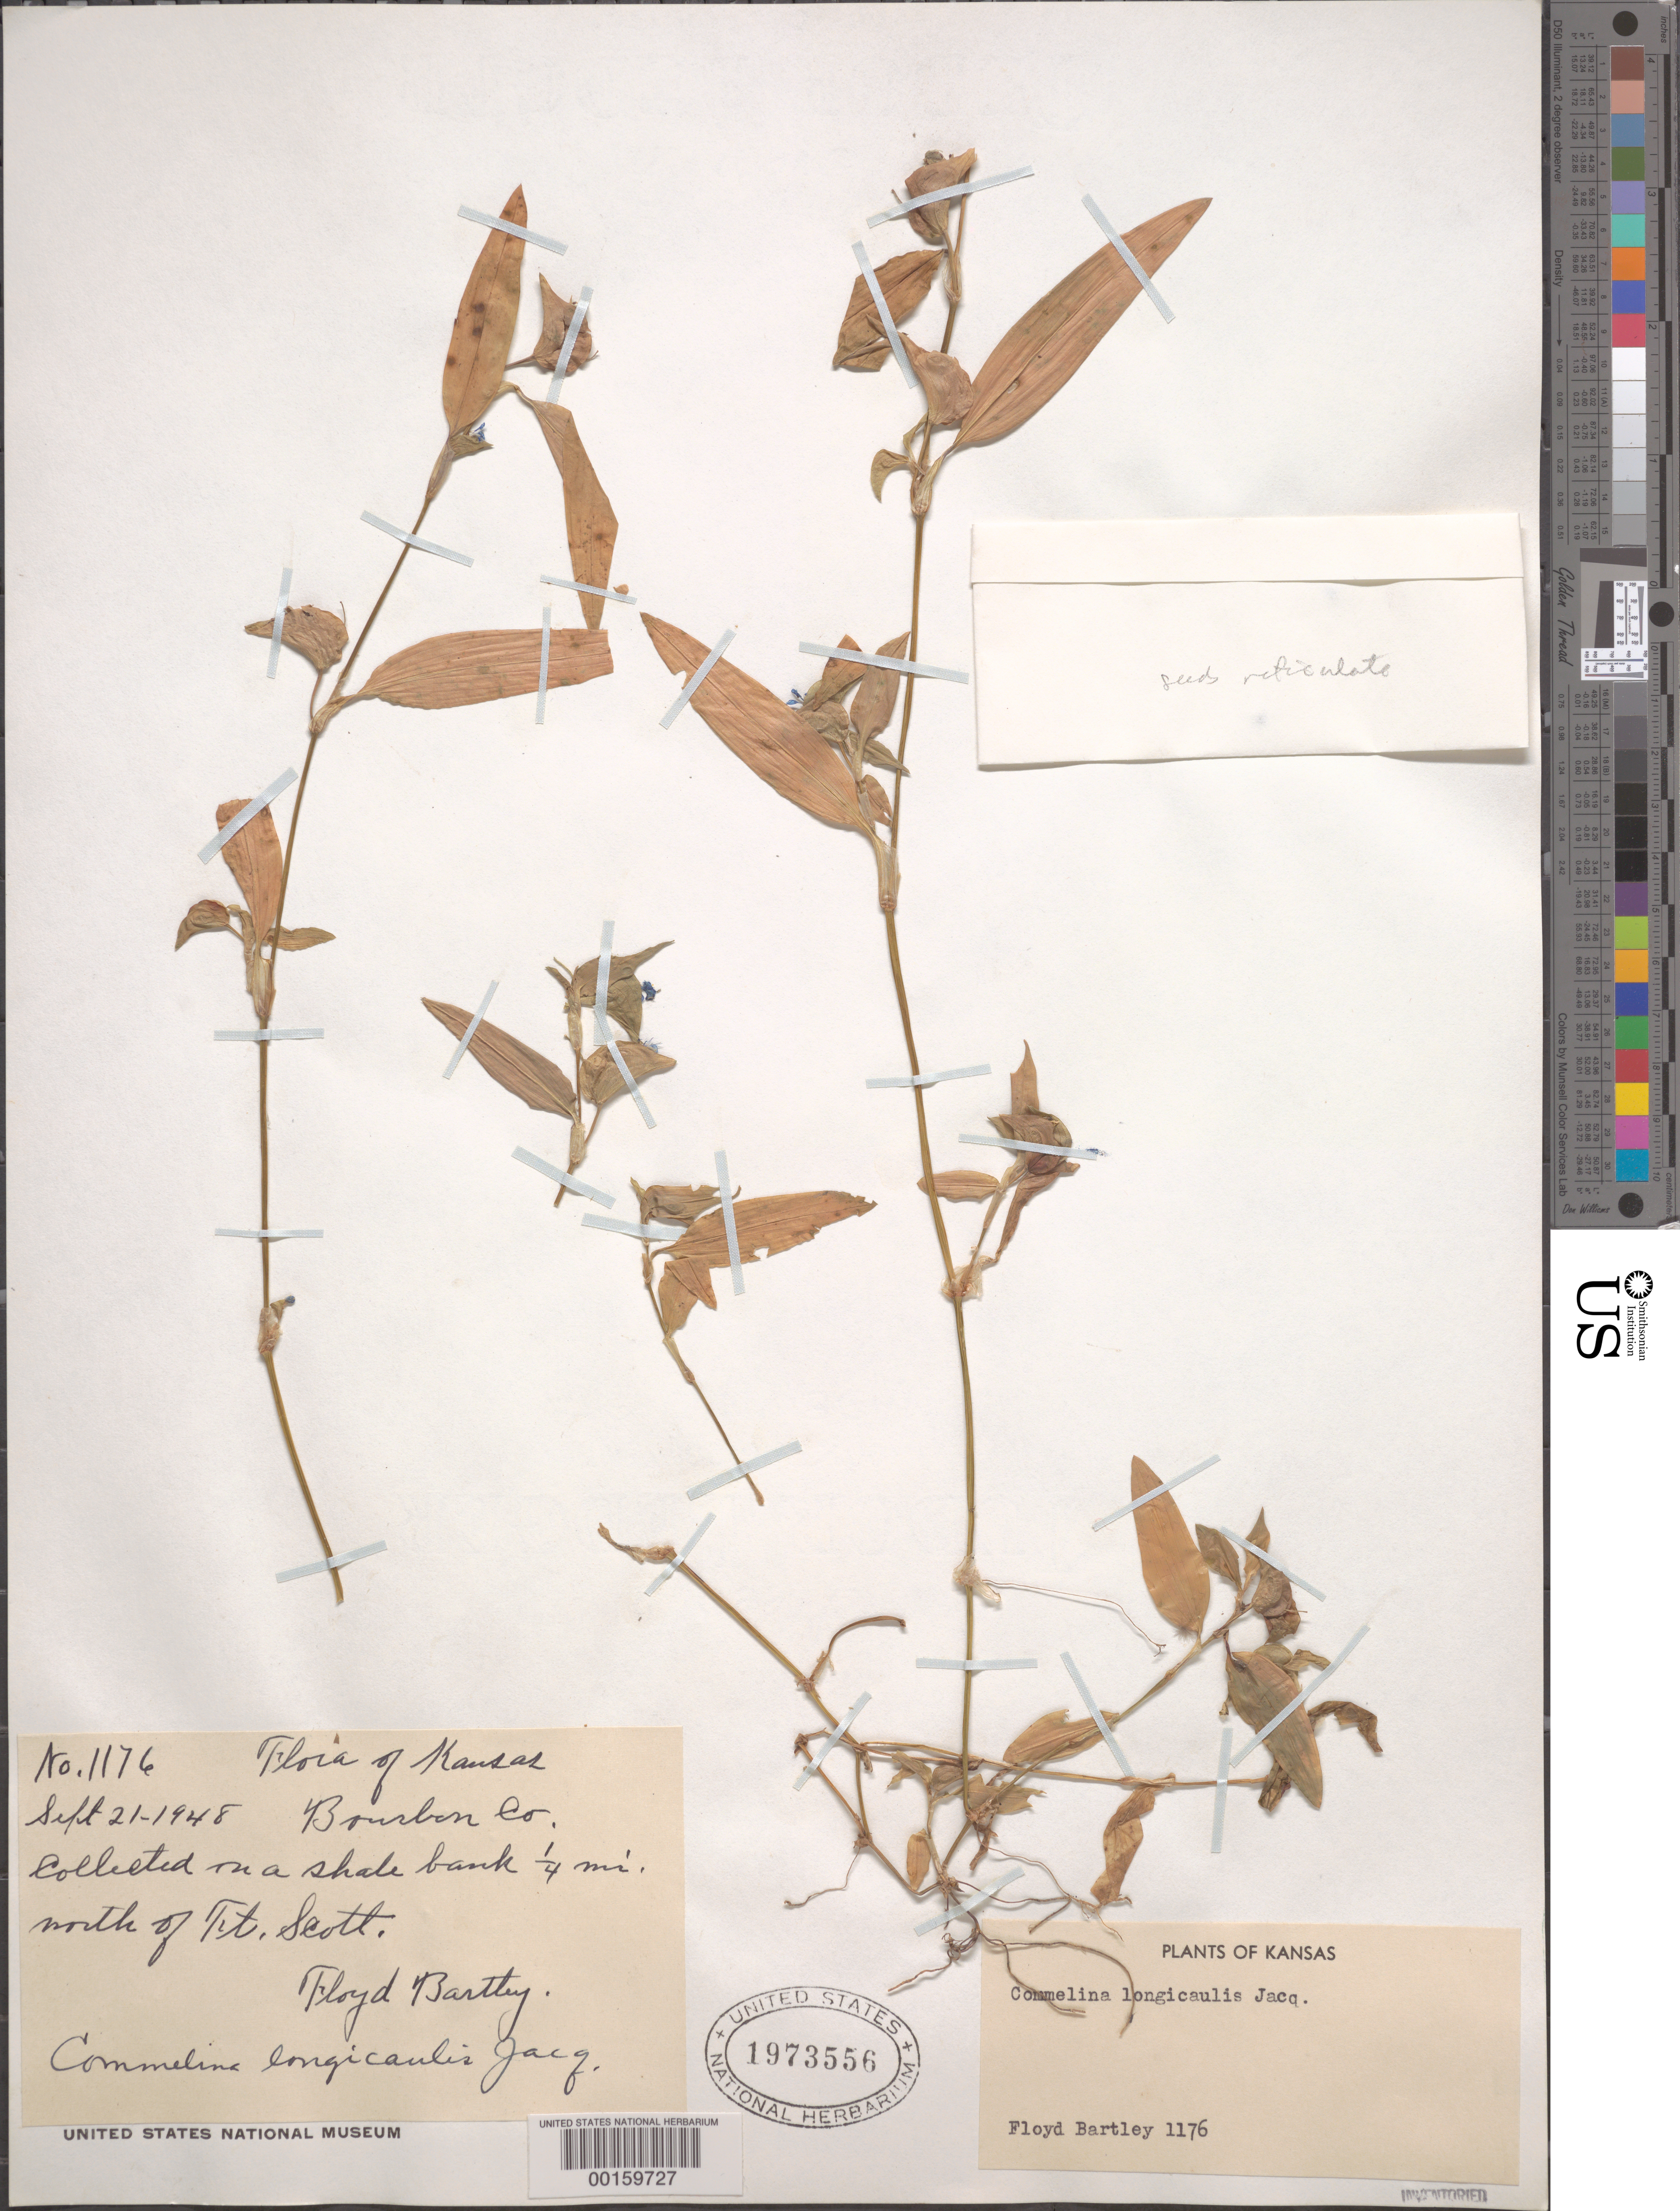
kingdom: Plantae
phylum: Tracheophyta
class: Liliopsida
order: Commelinales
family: Commelinaceae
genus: Commelina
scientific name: Commelina diffusa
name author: Burm. f.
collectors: F. Bartley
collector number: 1176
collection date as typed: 21 Sep 1948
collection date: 1948-09-21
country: United States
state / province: Kansas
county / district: Bourbon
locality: N of ft. scott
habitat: A shady bank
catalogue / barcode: US 1973556